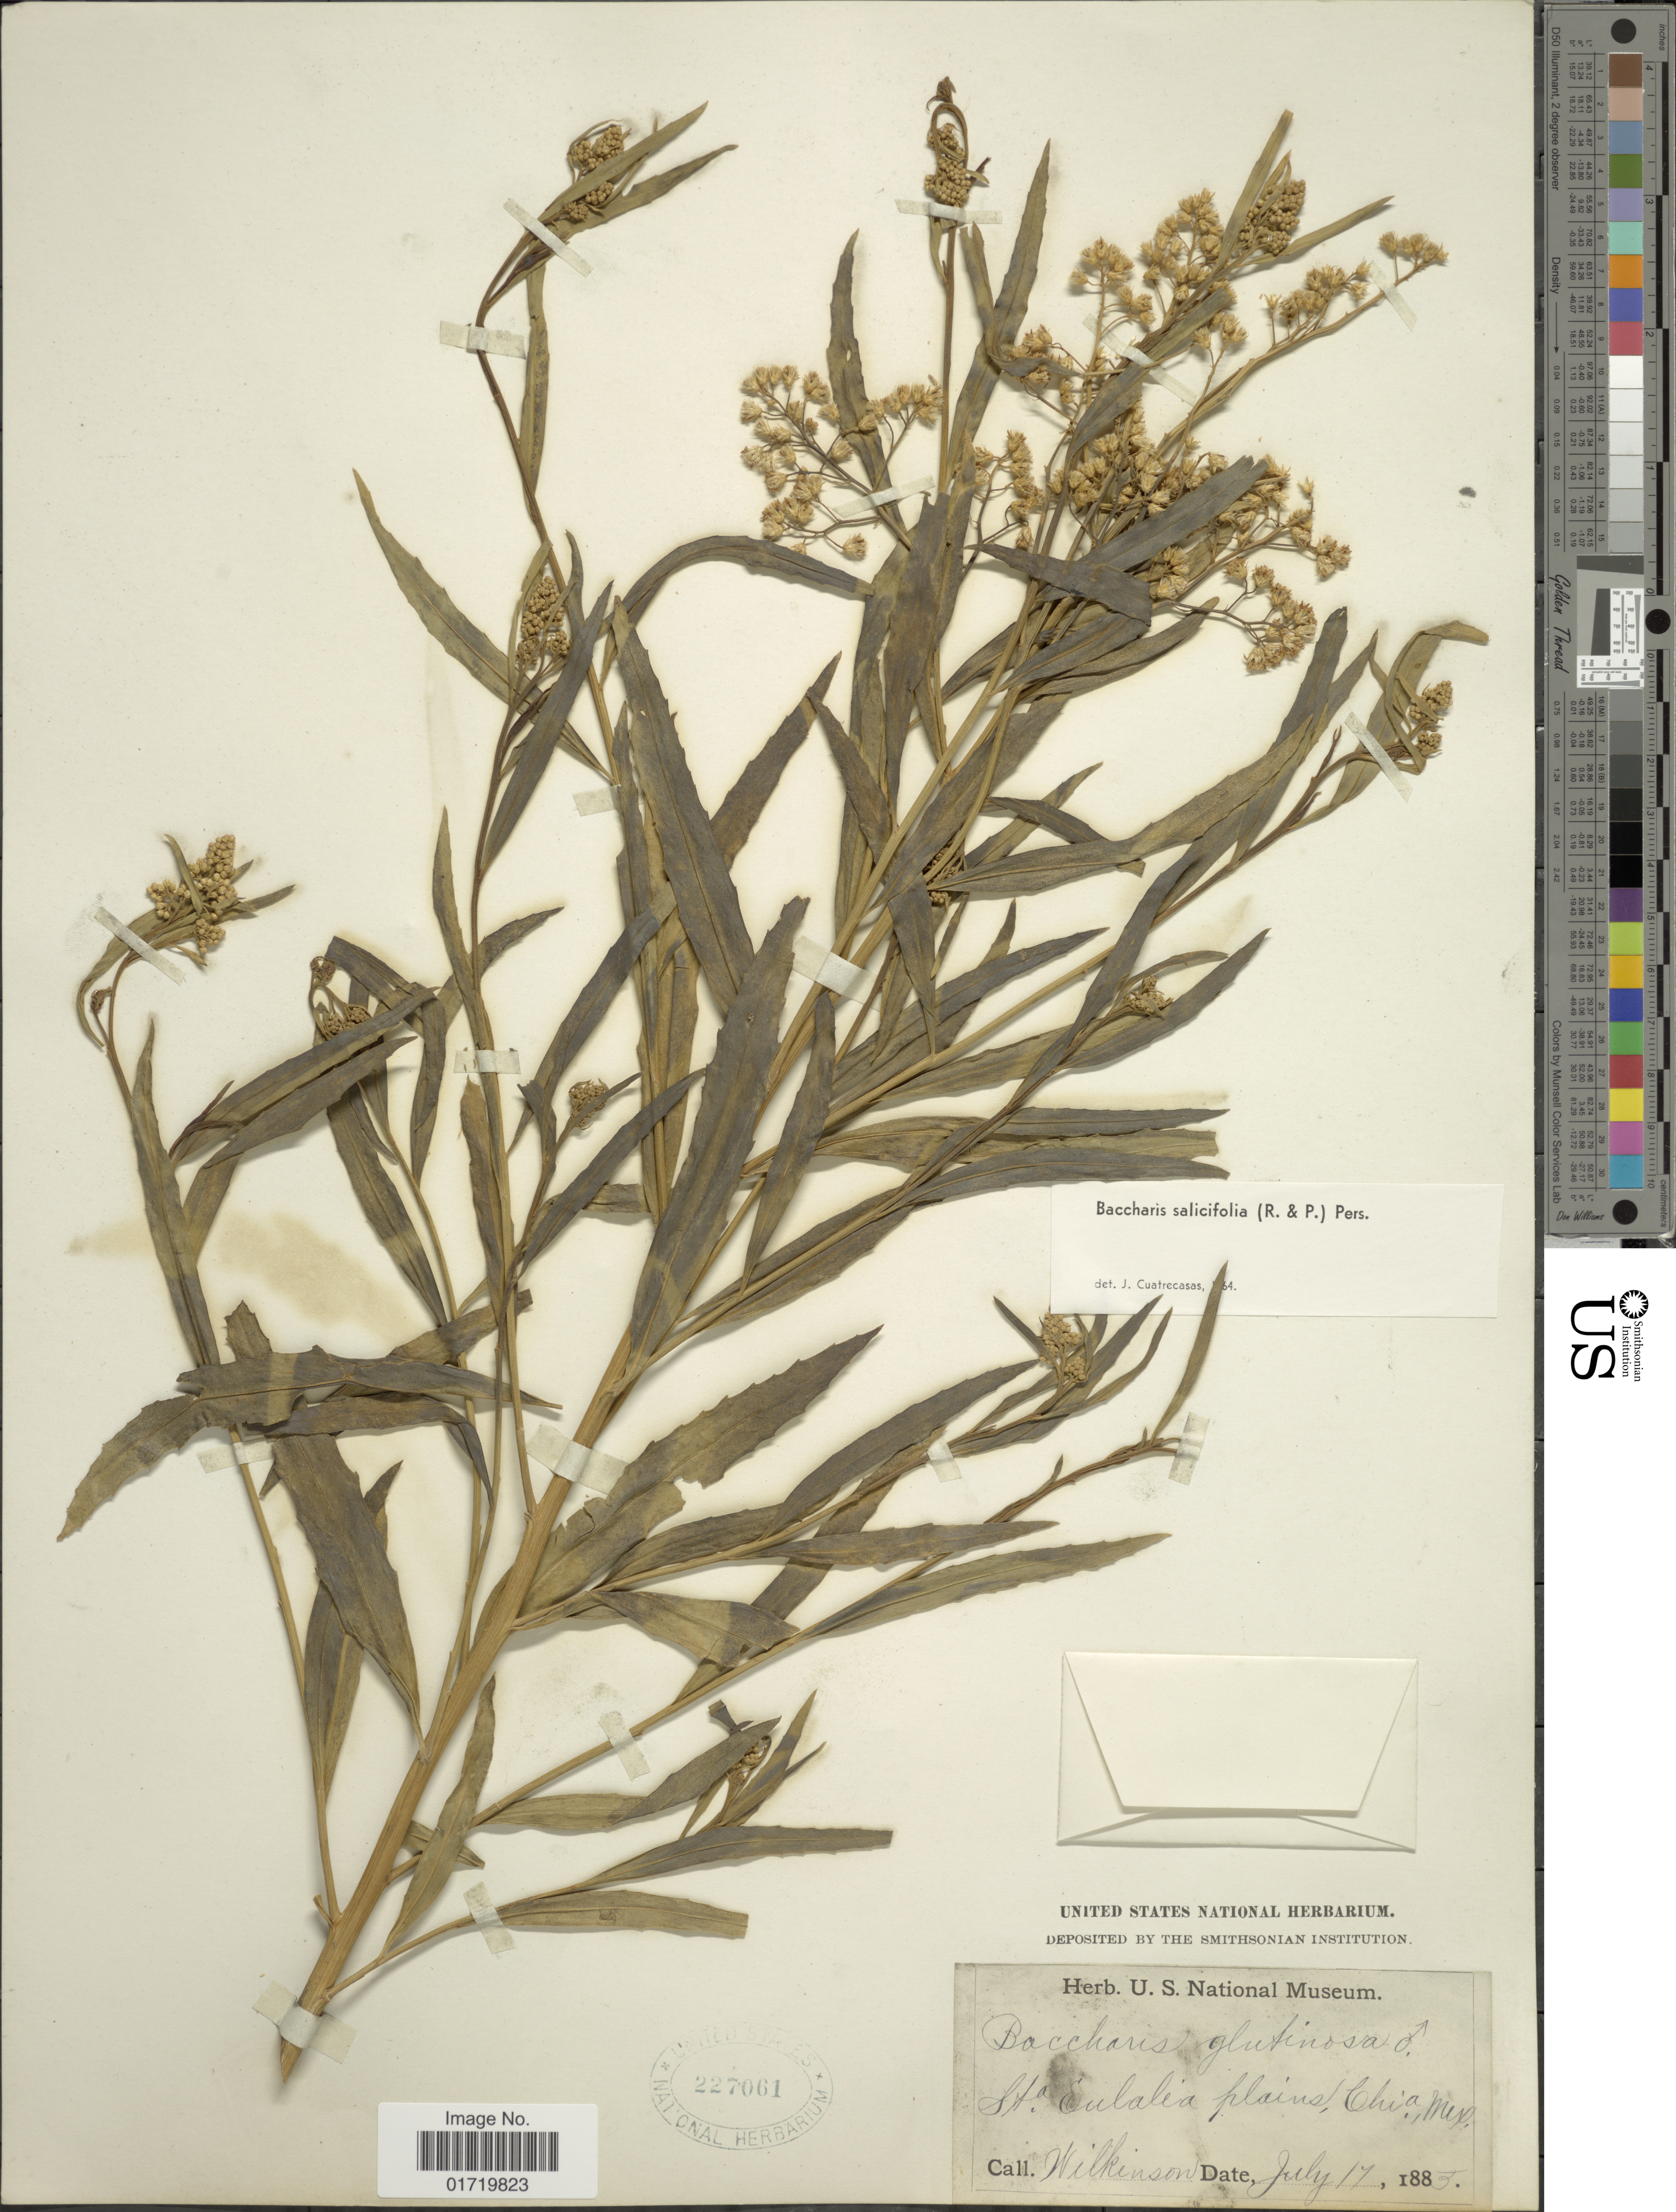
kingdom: Plantae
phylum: Tracheophyta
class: Magnoliopsida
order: Asterales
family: Asteraceae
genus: Baccharis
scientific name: Baccharis salicifolia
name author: (Ruiz & Pav.) Pers.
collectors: Wilkinson, --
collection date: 1883-07-17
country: Mexico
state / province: Chiapas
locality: Sta. Eulalia plains, Chia., Mex.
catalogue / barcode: US 227061